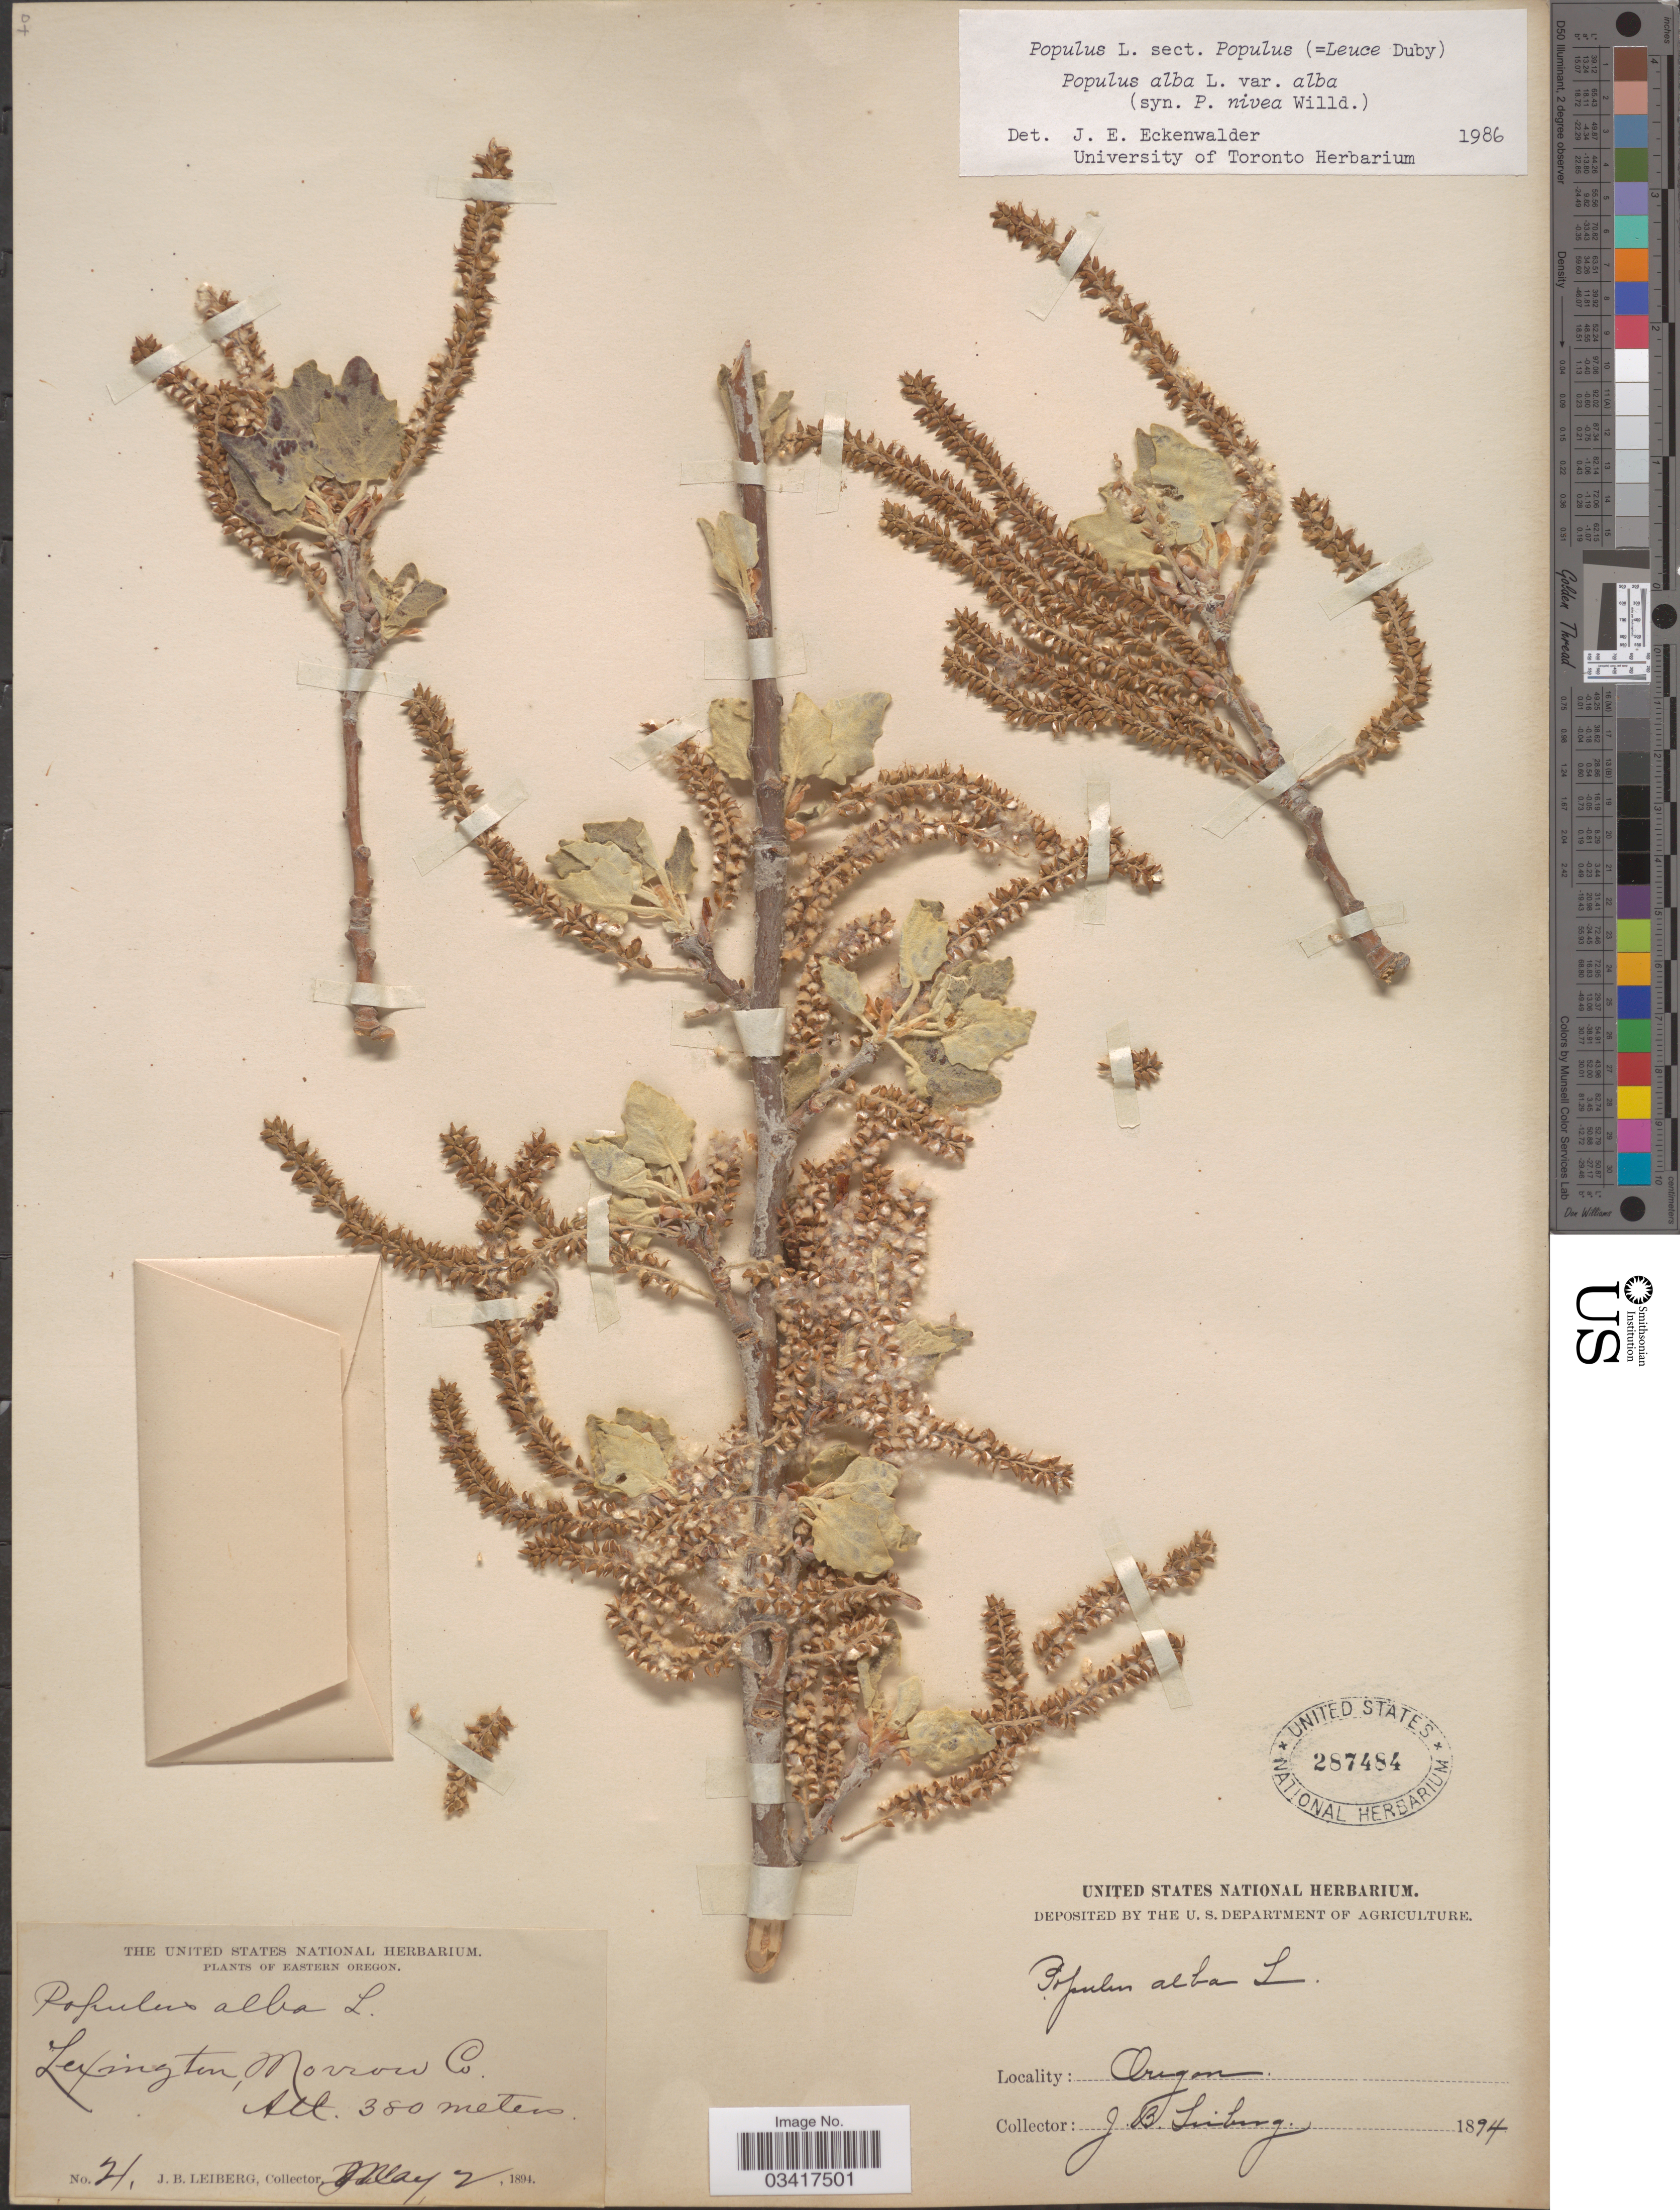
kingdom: Plantae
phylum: Tracheophyta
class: Magnoliopsida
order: Malpighiales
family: Salicaceae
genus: Populus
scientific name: Populus alba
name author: L.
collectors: J. B. Leiberg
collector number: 21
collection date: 1894-05-02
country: United States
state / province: Oregon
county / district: Morrow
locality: Eastern Oregon. Lexington, Morrow Co.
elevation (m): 380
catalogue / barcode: US 287484